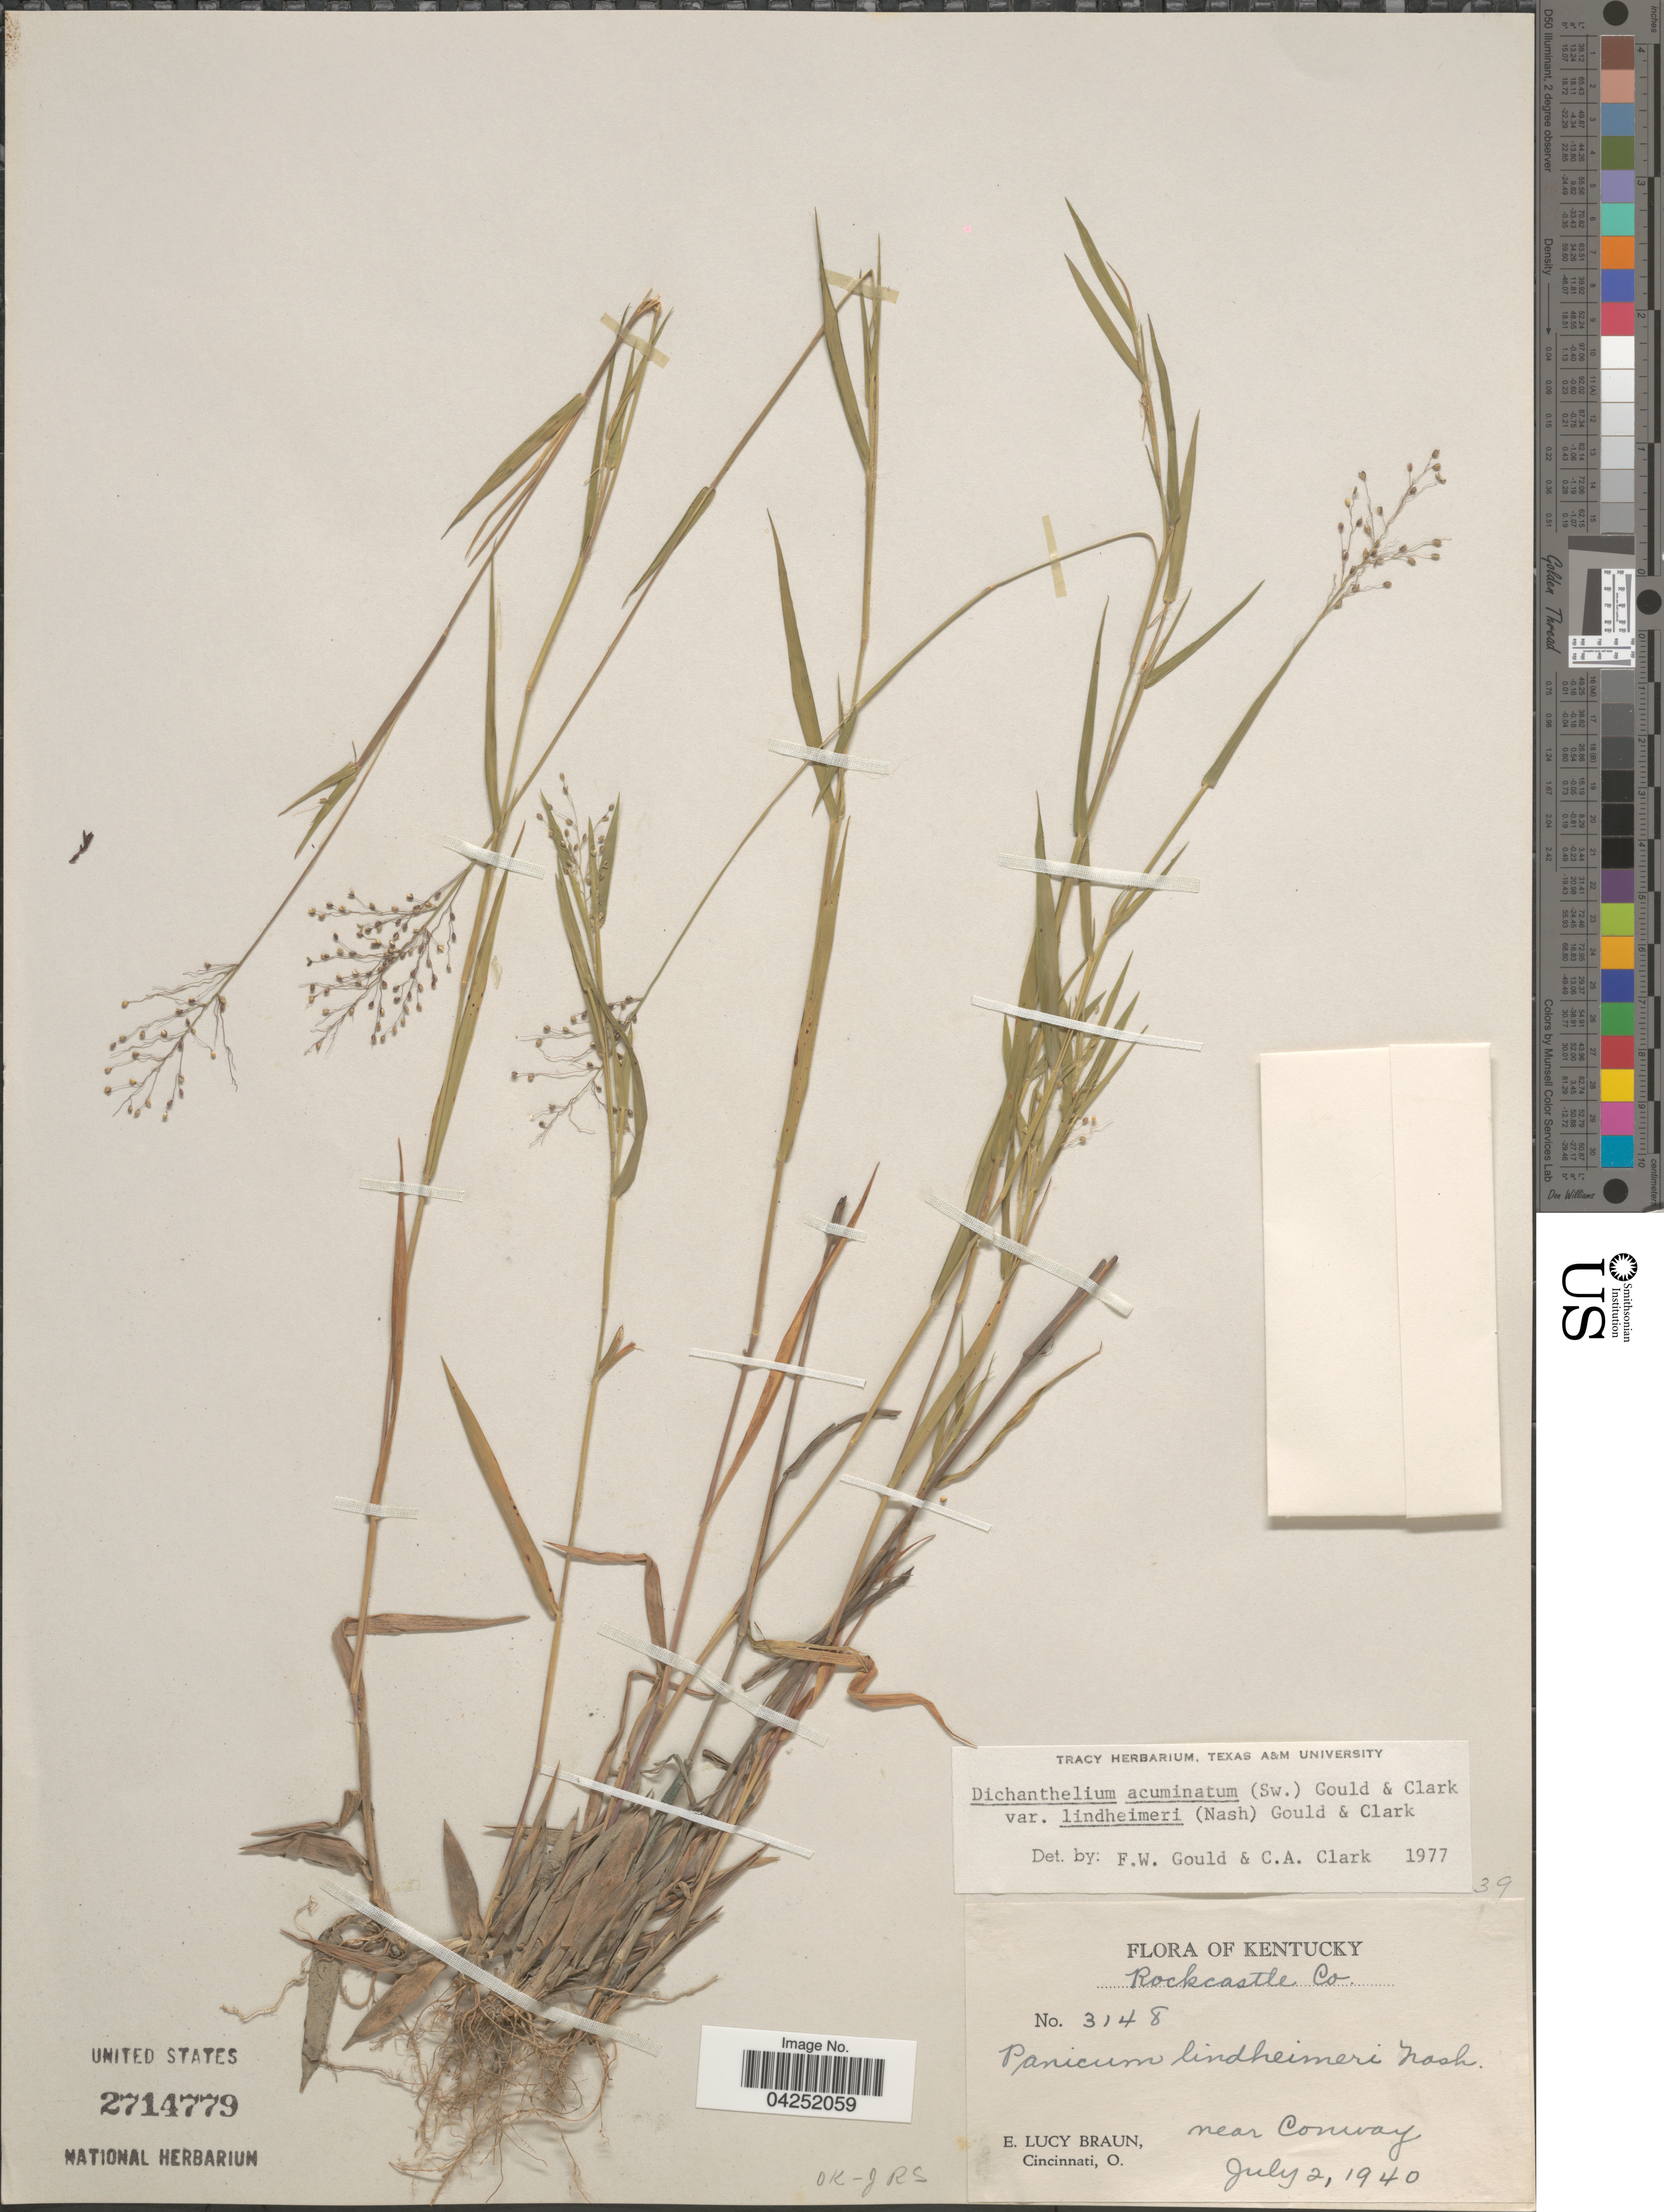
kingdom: Plantae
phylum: Tracheophyta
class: Liliopsida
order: Poales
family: Poaceae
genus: Dichanthelium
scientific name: Dichanthelium acuminatum var. lindheimeri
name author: (Nash) Gould & C.A. Clark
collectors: E. L. Braun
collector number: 3148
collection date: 1940-07-02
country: United States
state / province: Kentucky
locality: Rockcastle Co. Near Conway.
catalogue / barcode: US 2714779